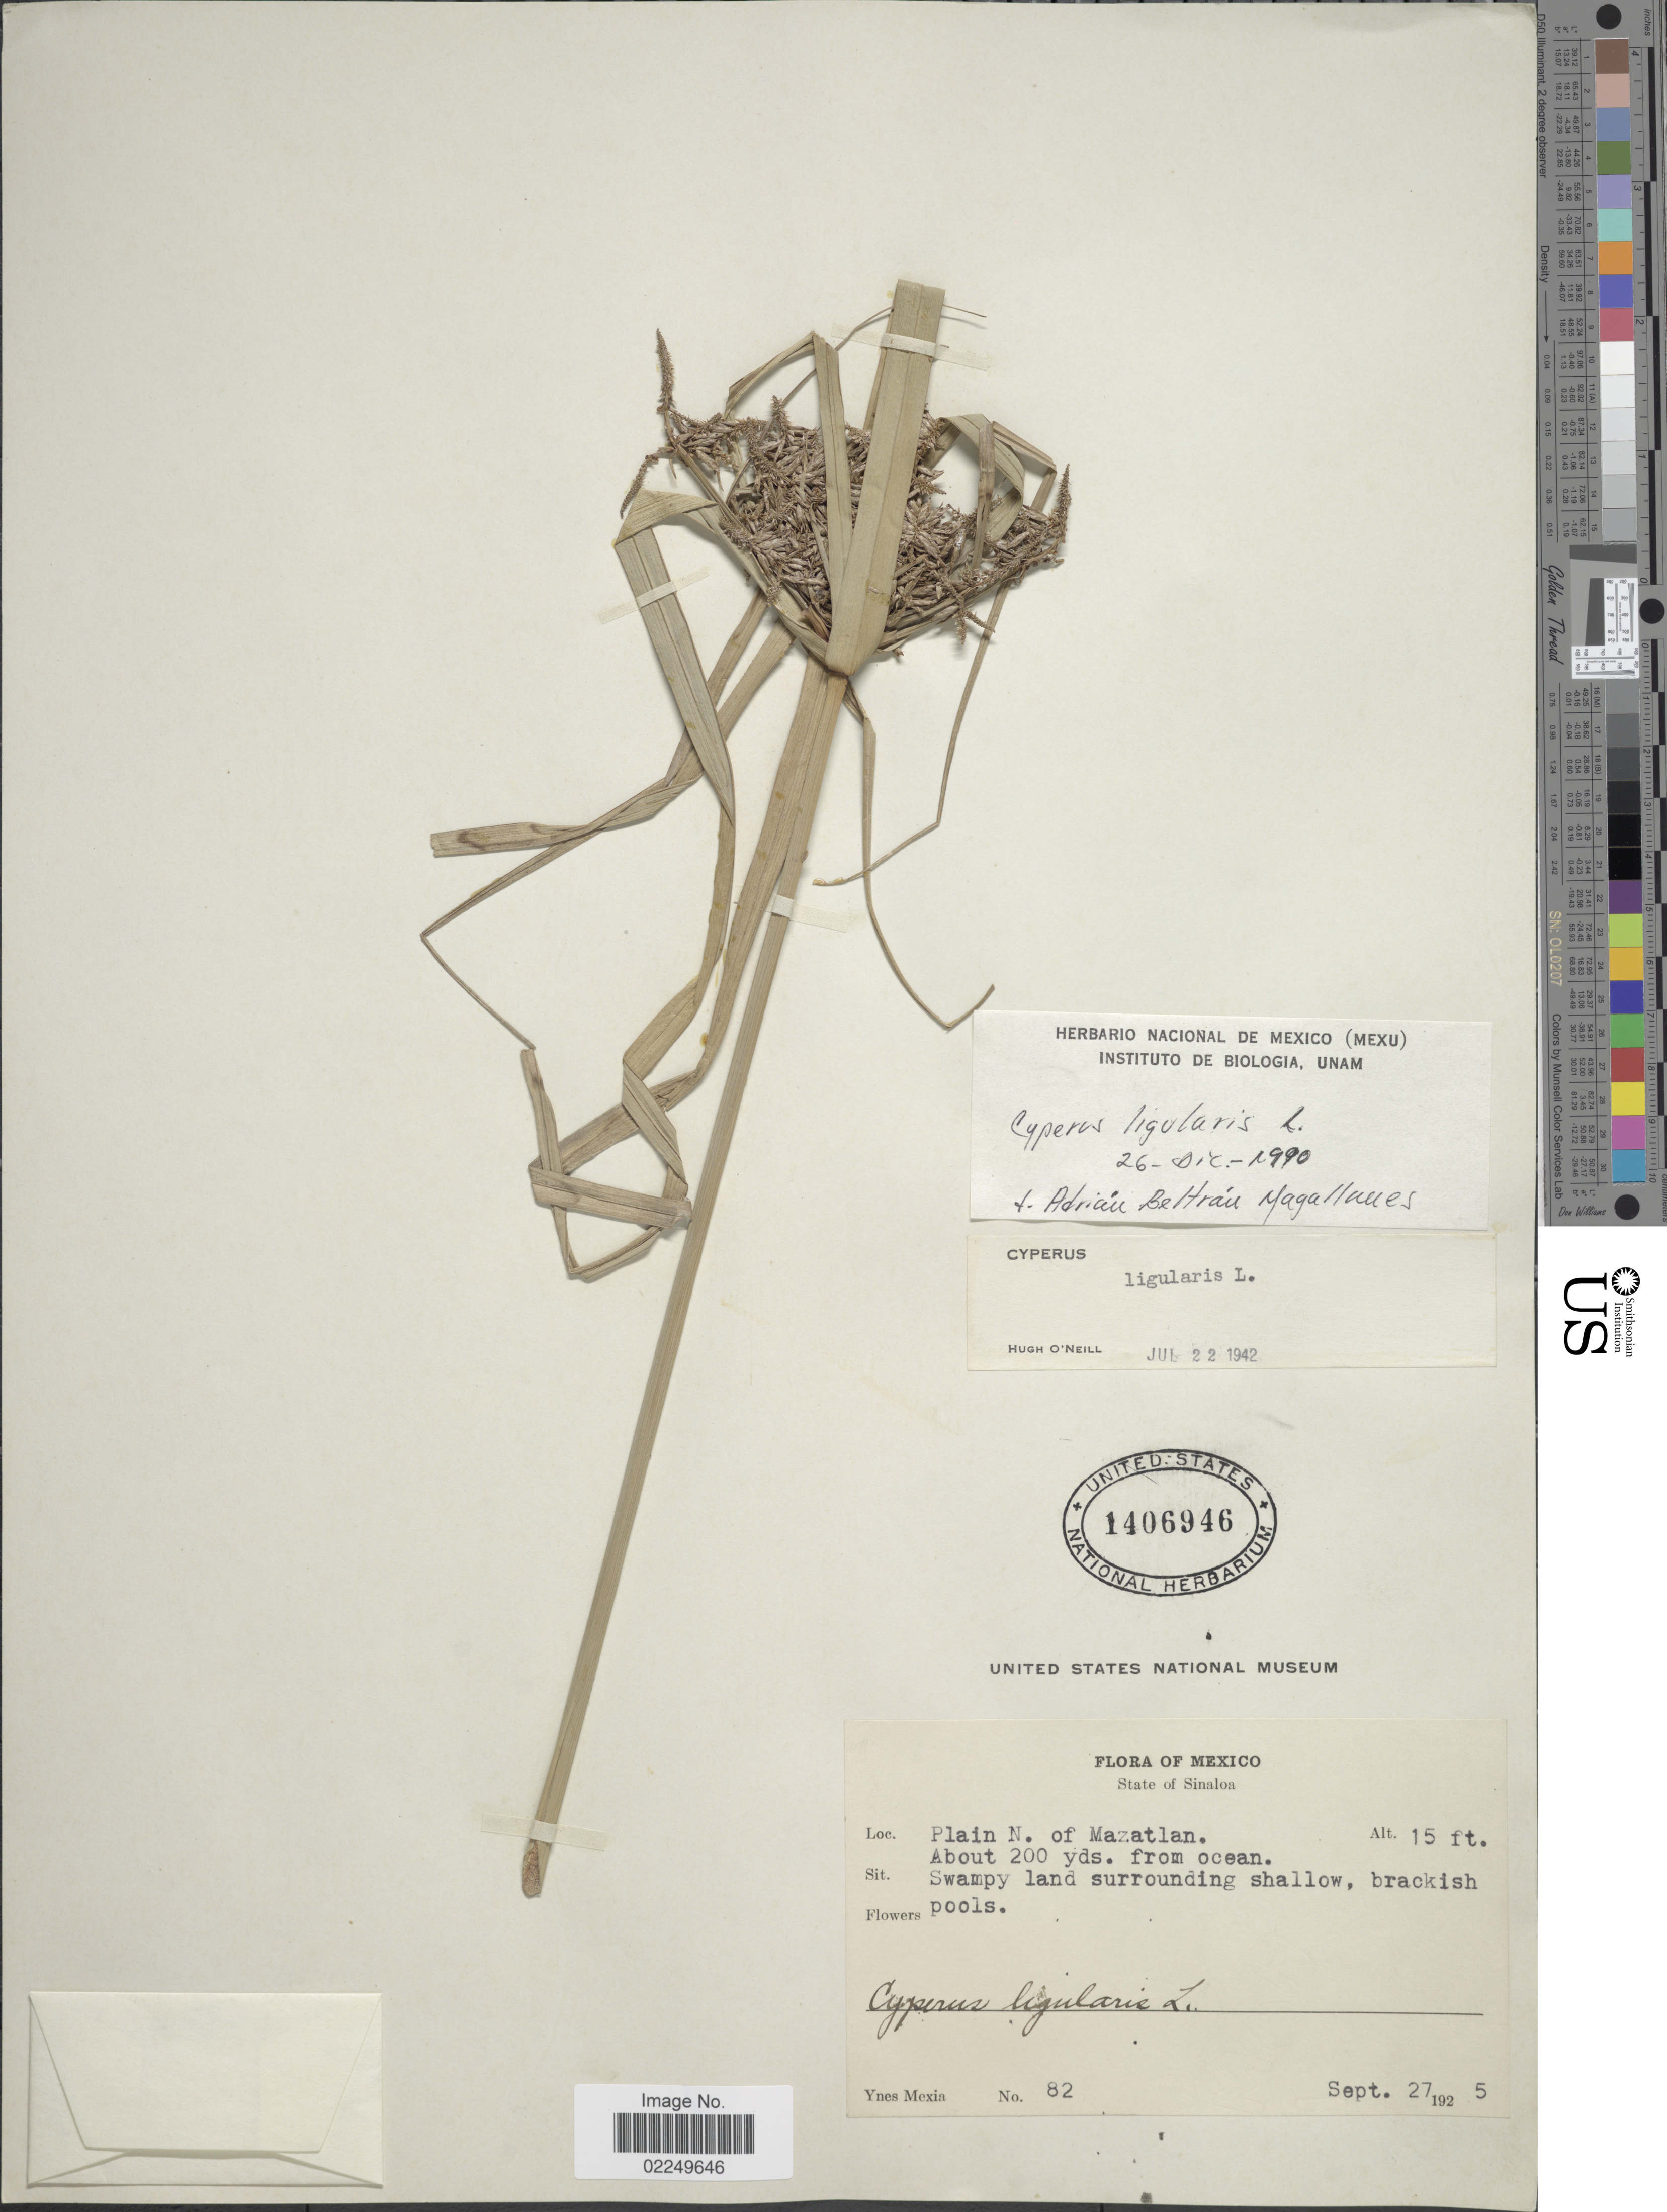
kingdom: Plantae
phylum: Tracheophyta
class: Liliopsida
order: Poales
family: Cyperaceae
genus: Cyperus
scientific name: Cyperus ligularis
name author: L.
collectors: Y. Mexia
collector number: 82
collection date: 1925-09-27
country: Mexico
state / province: Sinaloa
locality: State of Sinaloa, Plain N. of Mazatlan, about 200 yds, from ocean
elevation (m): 5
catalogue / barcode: US 1406946